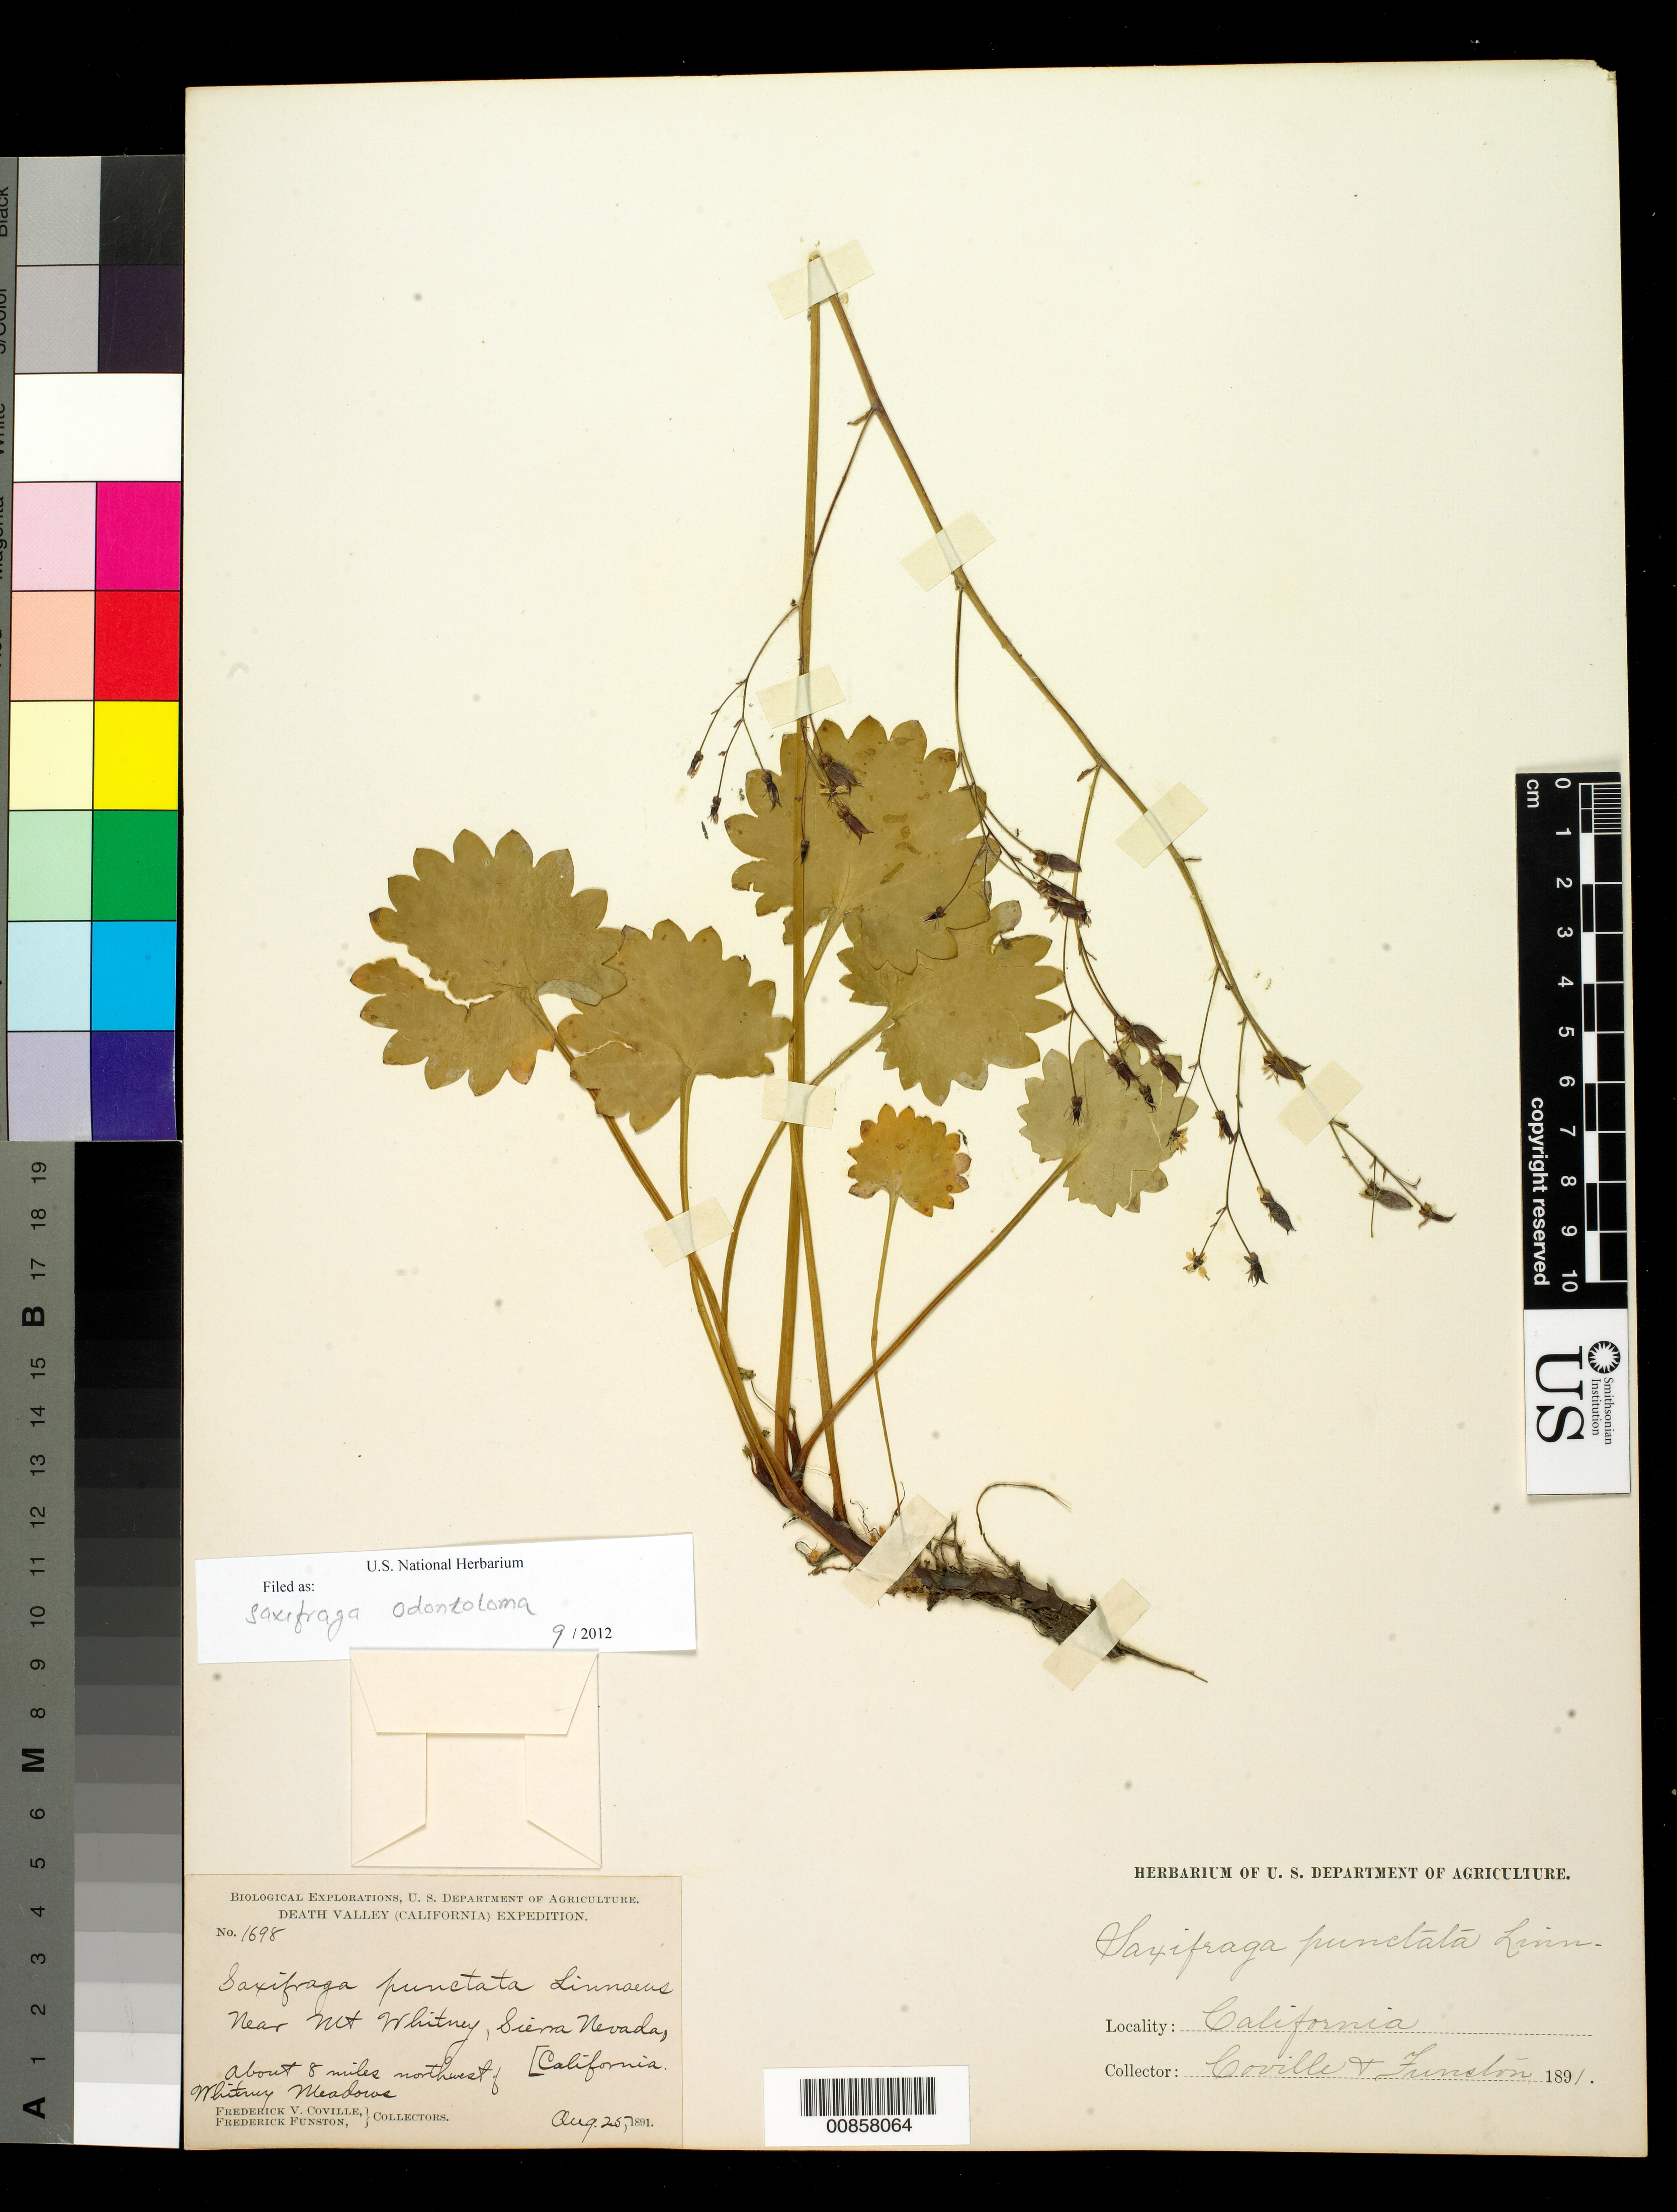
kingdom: Plantae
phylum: Tracheophyta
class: Magnoliopsida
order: Saxifragales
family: Saxifragaceae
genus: Micranthes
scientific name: Micranthes odontoloma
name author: (Piper) A. Heller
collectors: F. V. Coville & F. Funston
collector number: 1698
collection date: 1891-08-25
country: United States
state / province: California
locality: Near Mt. Whitney, Sierra Nevada, about 8 miles northwest of Whitney Meadows